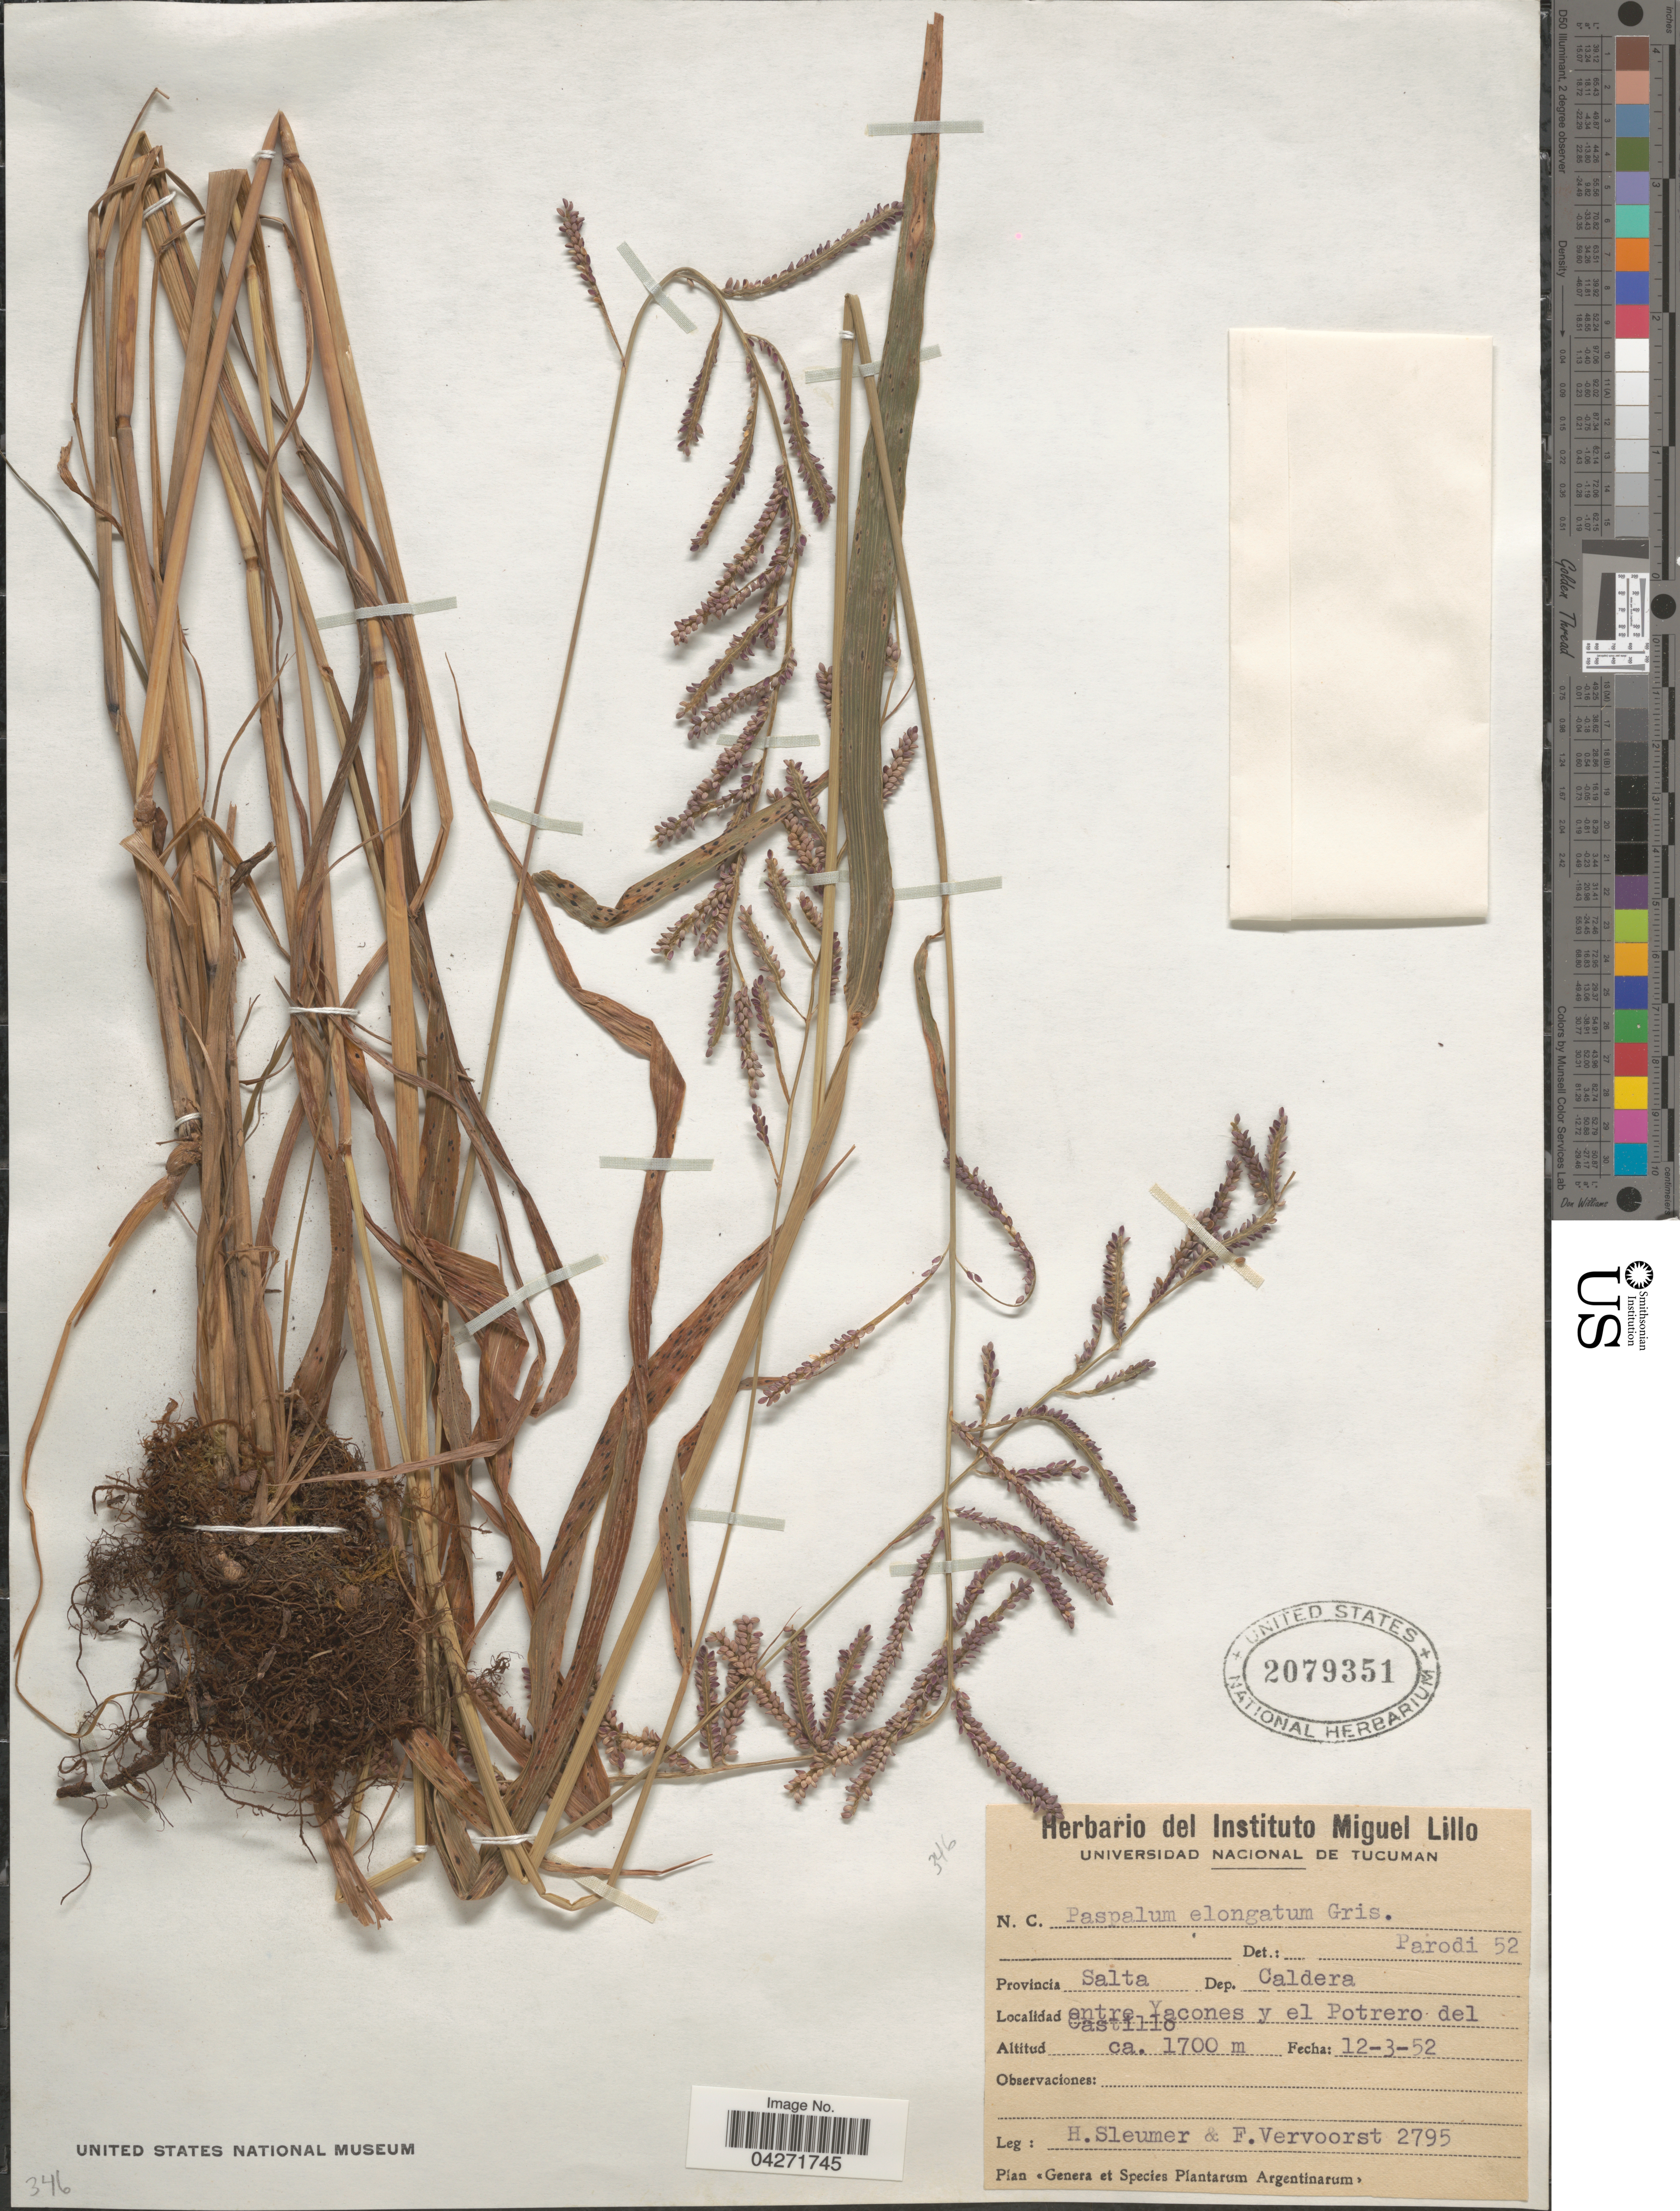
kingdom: Plantae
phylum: Tracheophyta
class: Liliopsida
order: Poales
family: Poaceae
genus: Paspalum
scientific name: Paspalum malacophyllum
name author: Trin.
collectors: H. O. Sleumer & F. Vervoorst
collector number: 2795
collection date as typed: Transcribed d/m/y: 12/3/52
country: Argentina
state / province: Salta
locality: Dep. Caldera. Entre Yacones y el Potrero del Castillo.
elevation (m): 1700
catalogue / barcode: US 2079351